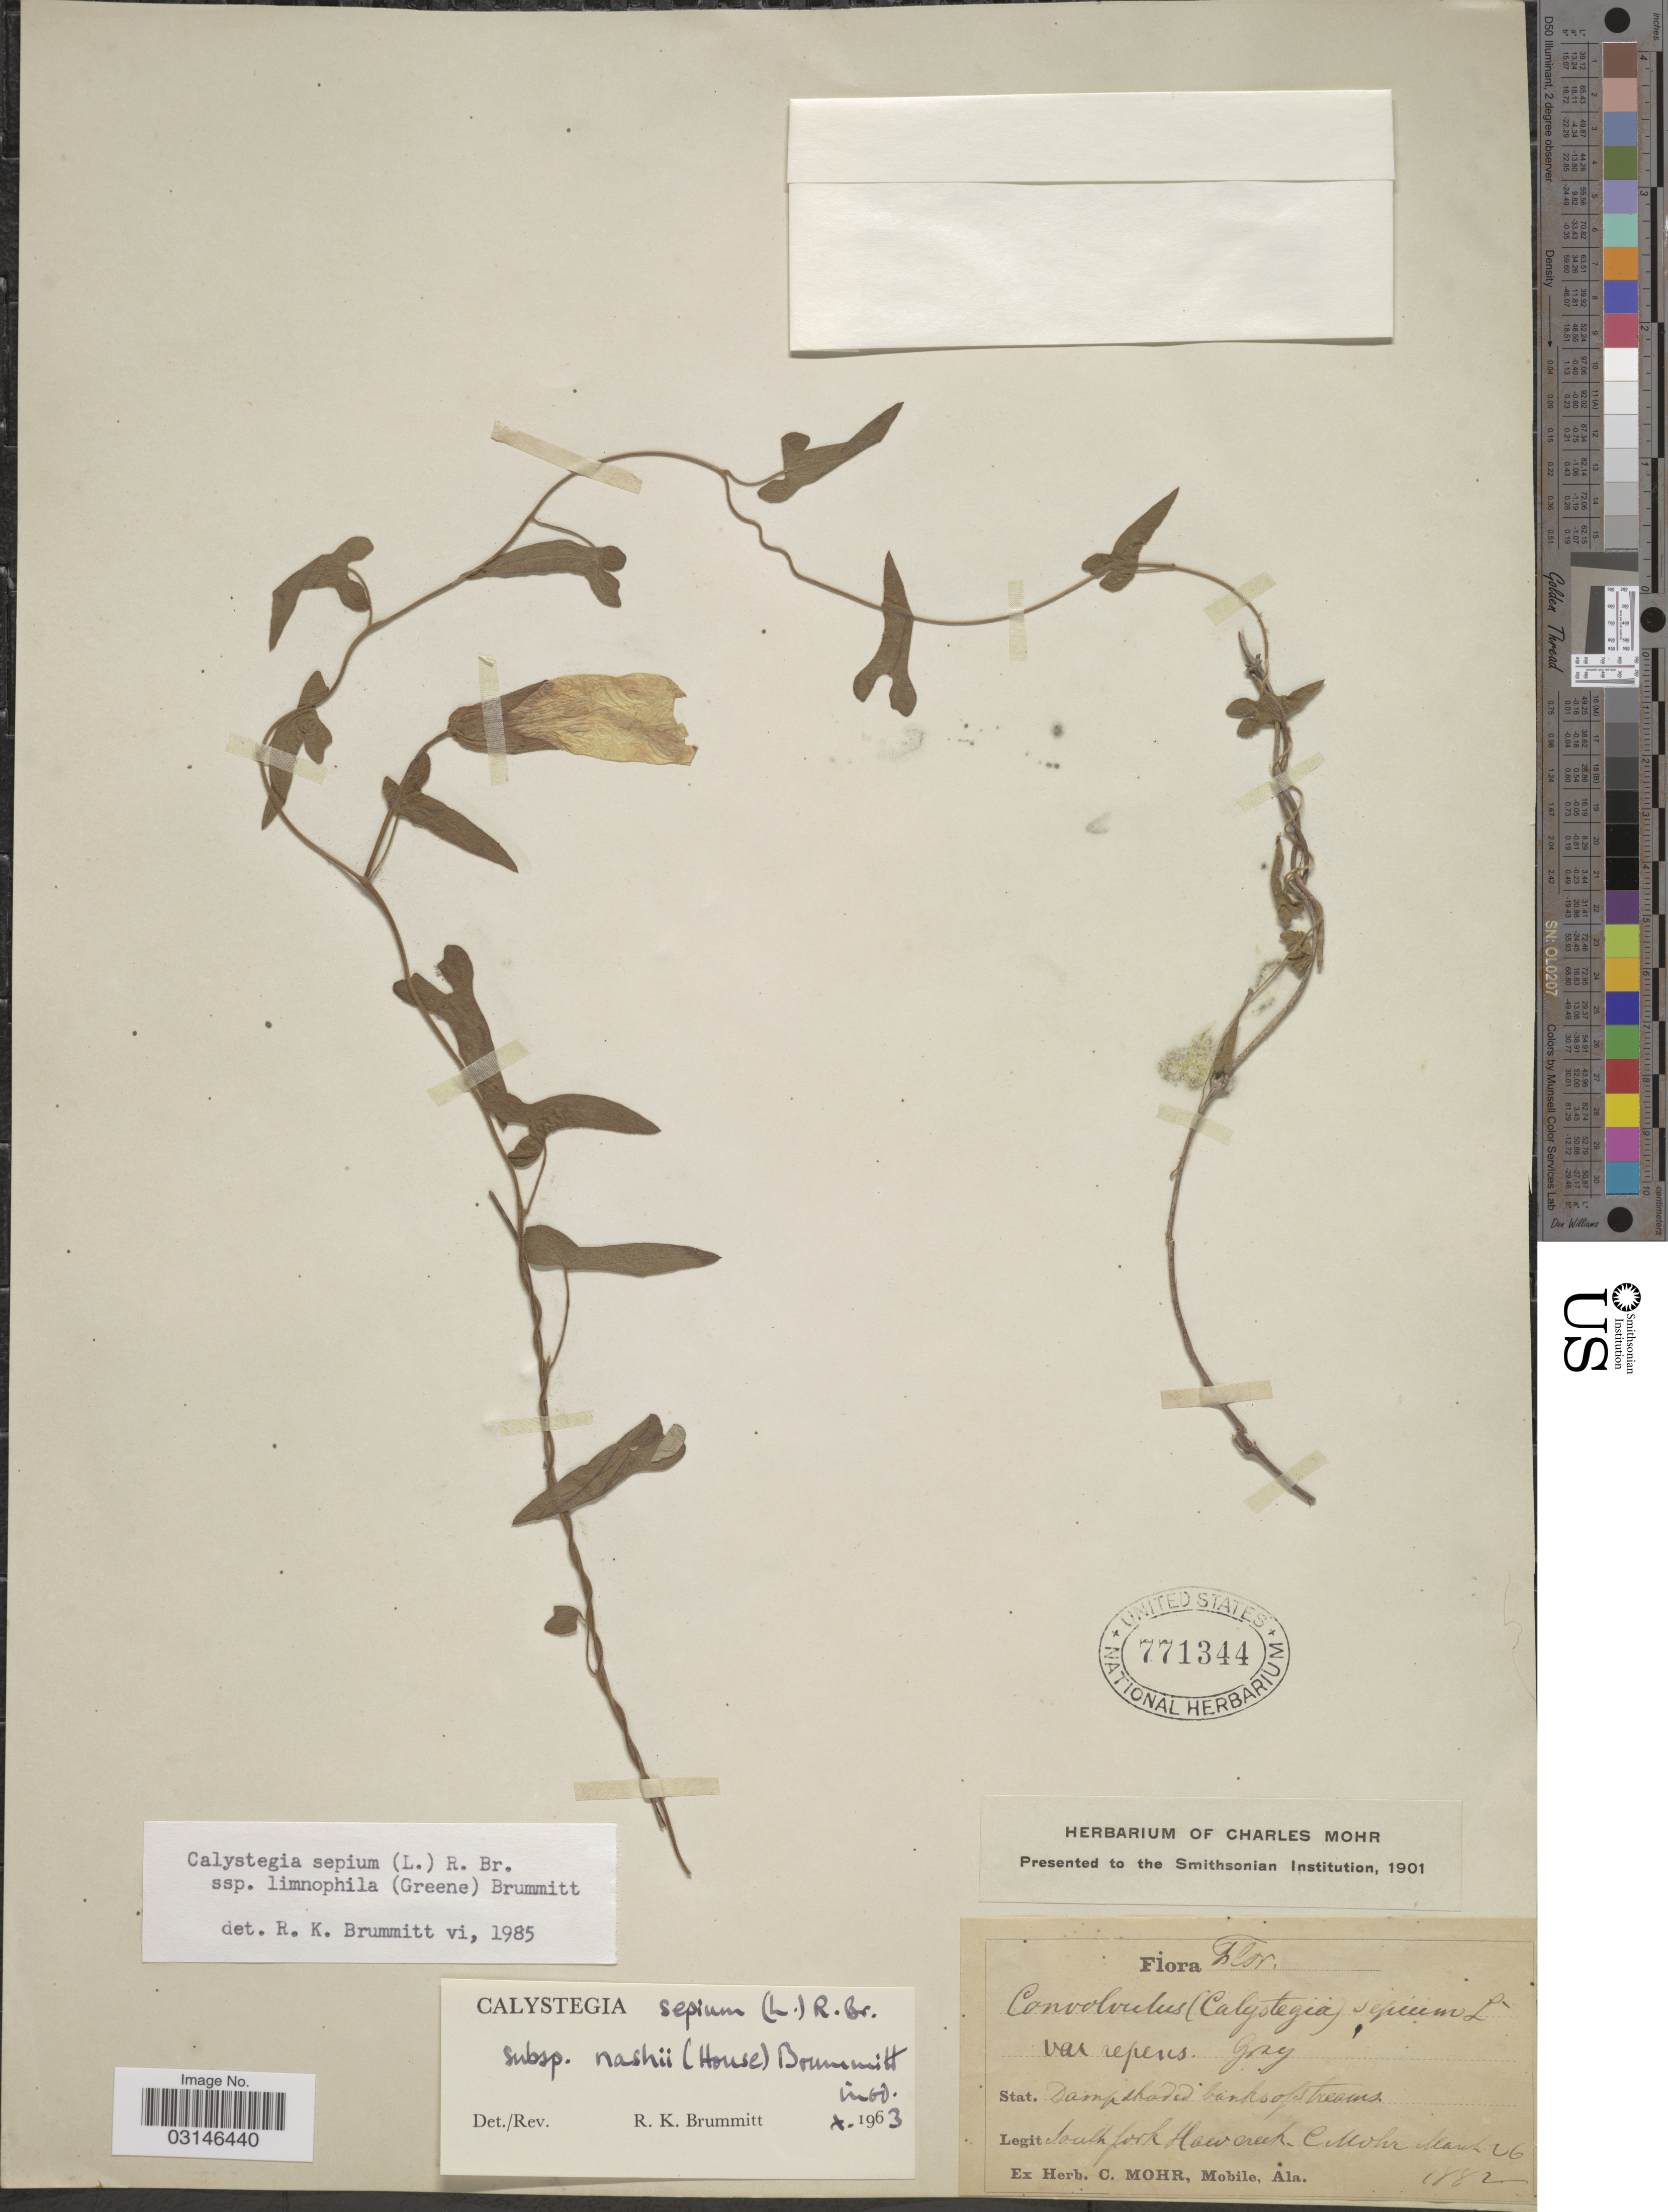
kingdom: Plantae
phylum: Tracheophyta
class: Magnoliopsida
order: Solanales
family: Convolvulaceae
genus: Calystegia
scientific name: Calystegia sepium subsp. limnophila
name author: (Greene) Brummitt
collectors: Mohr, C. T. (herbarium)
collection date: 1882-03-26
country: United States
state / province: Florida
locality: South fork Haw creek.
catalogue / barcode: US 771344